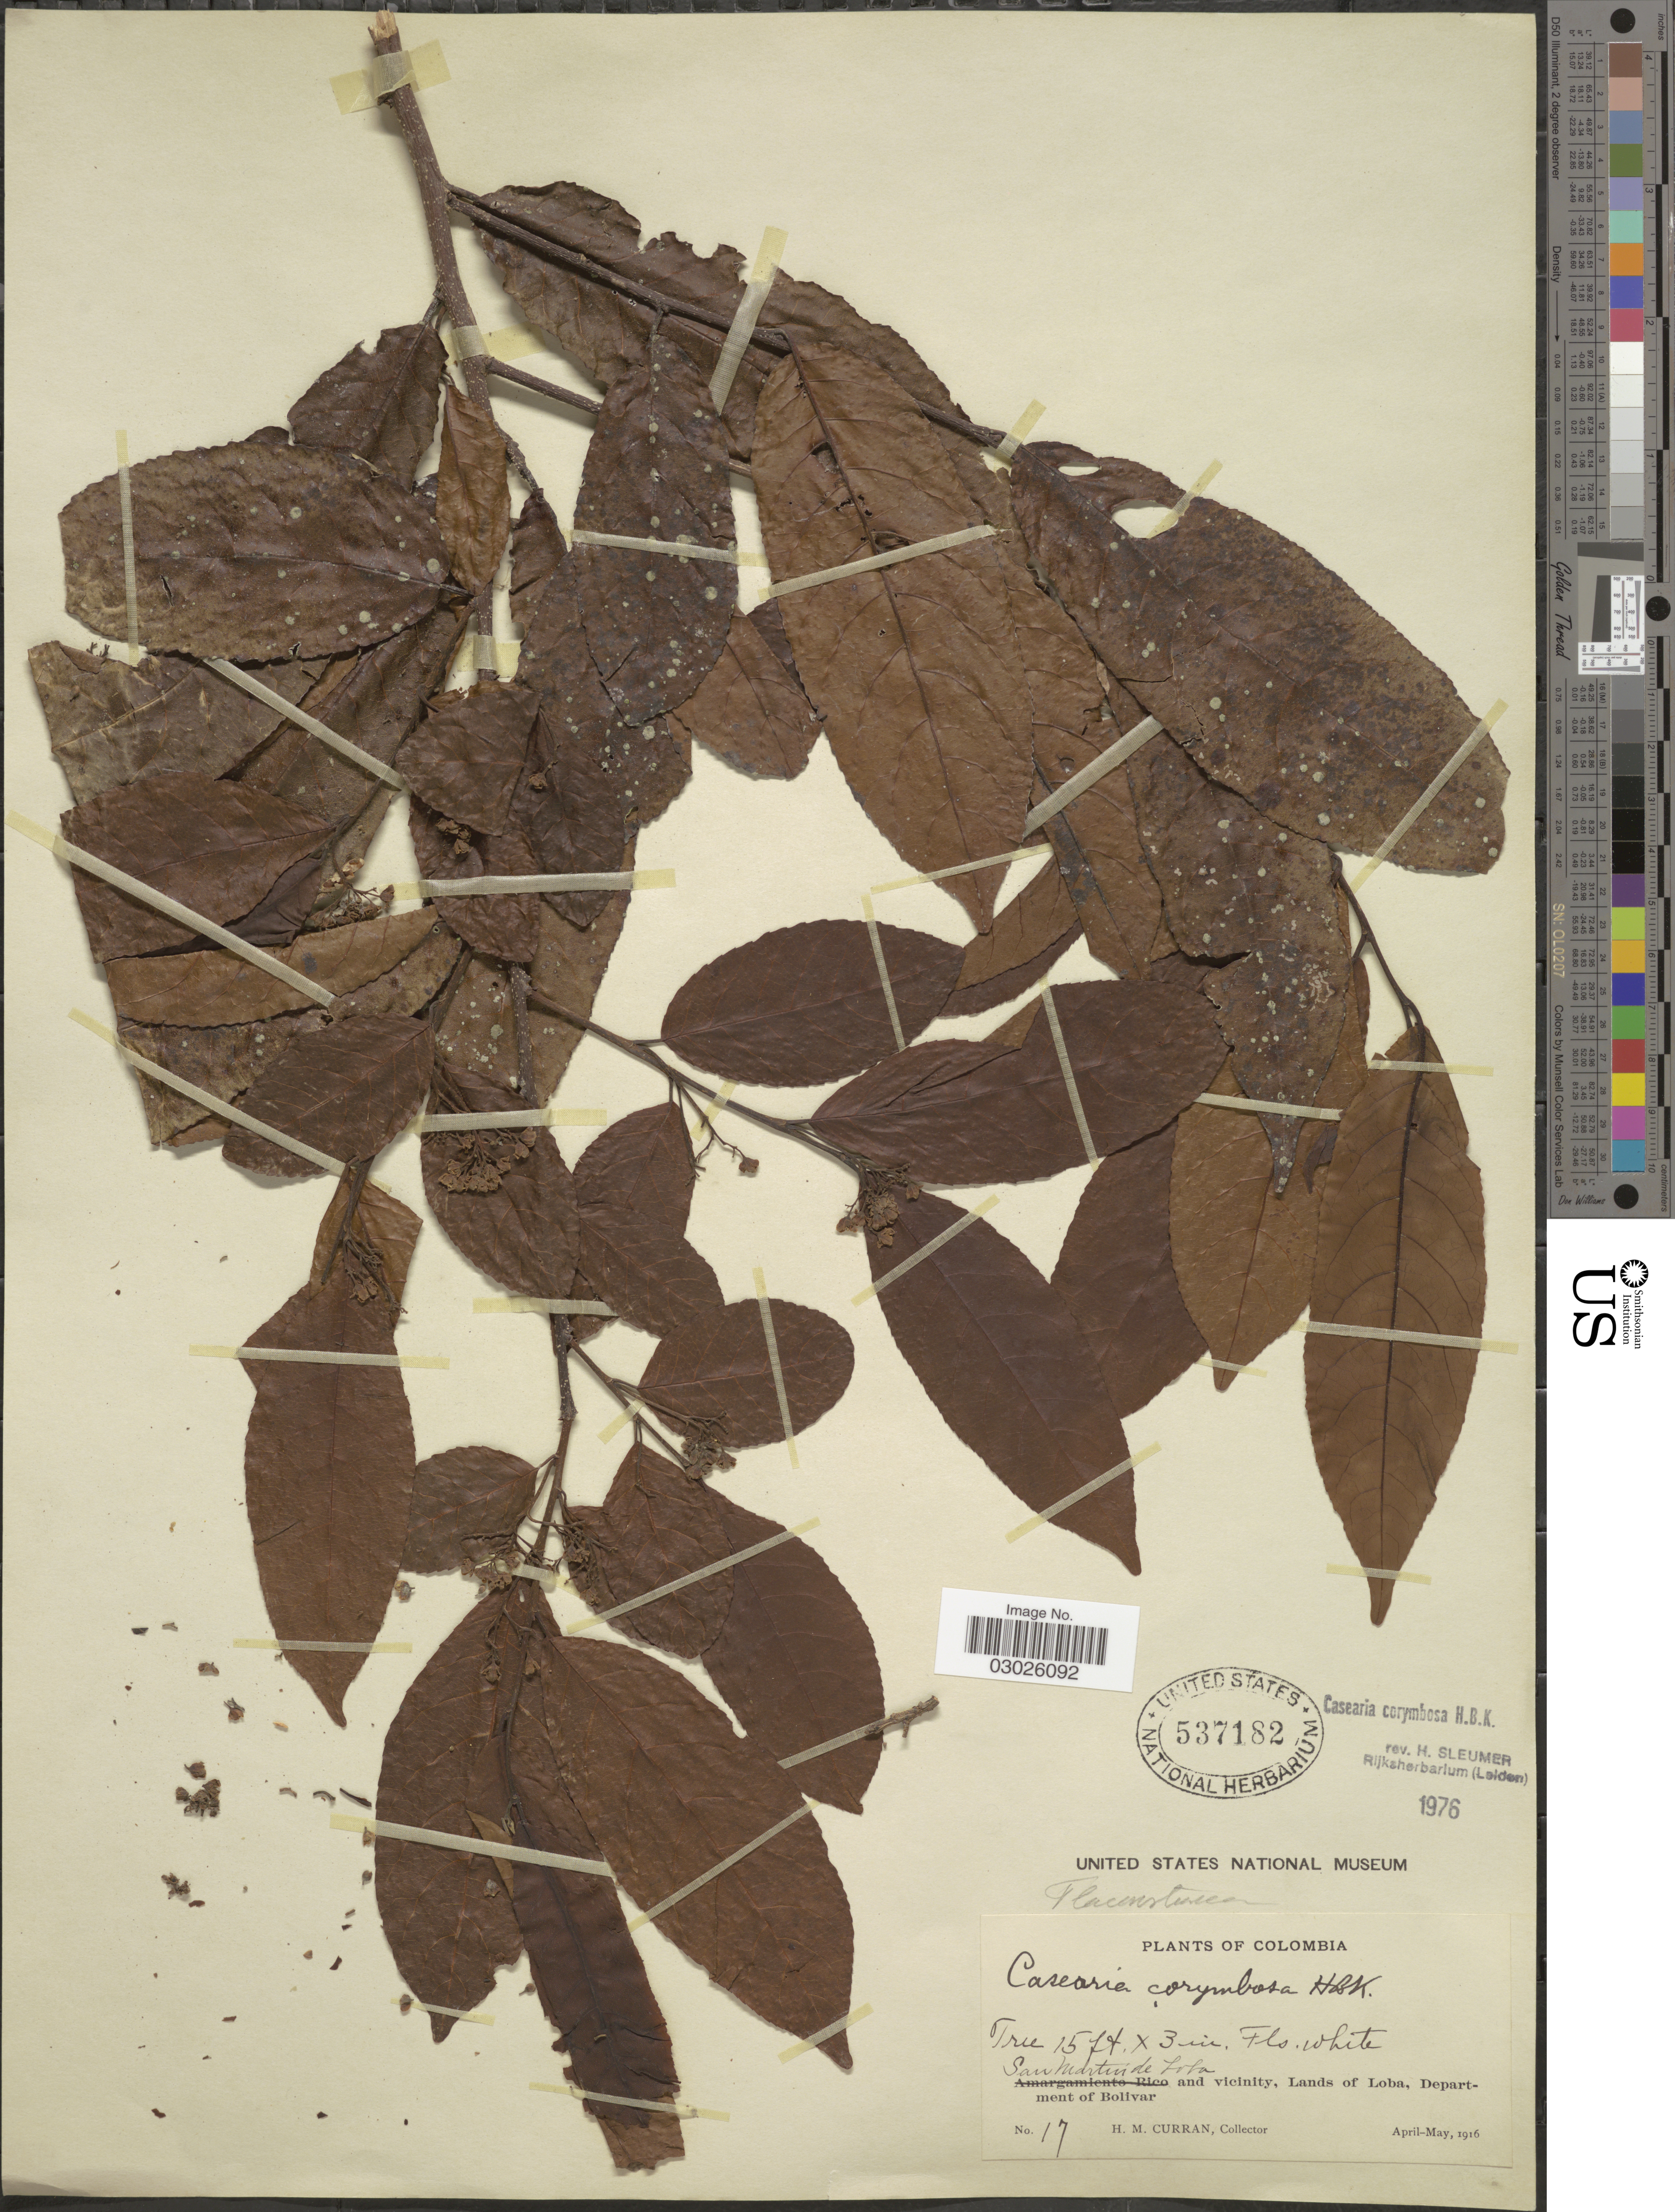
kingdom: Plantae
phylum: Tracheophyta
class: Magnoliopsida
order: Malpighiales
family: Salicaceae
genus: Casearia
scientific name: Casearia corymbosa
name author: Kunth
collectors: H. M. Curran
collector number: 17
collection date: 1916-04/1916-05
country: Colombia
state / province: Bolívar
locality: San Martin de Loba and vicinity, Lands of Loba, Department of Bolivar.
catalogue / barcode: US 537182